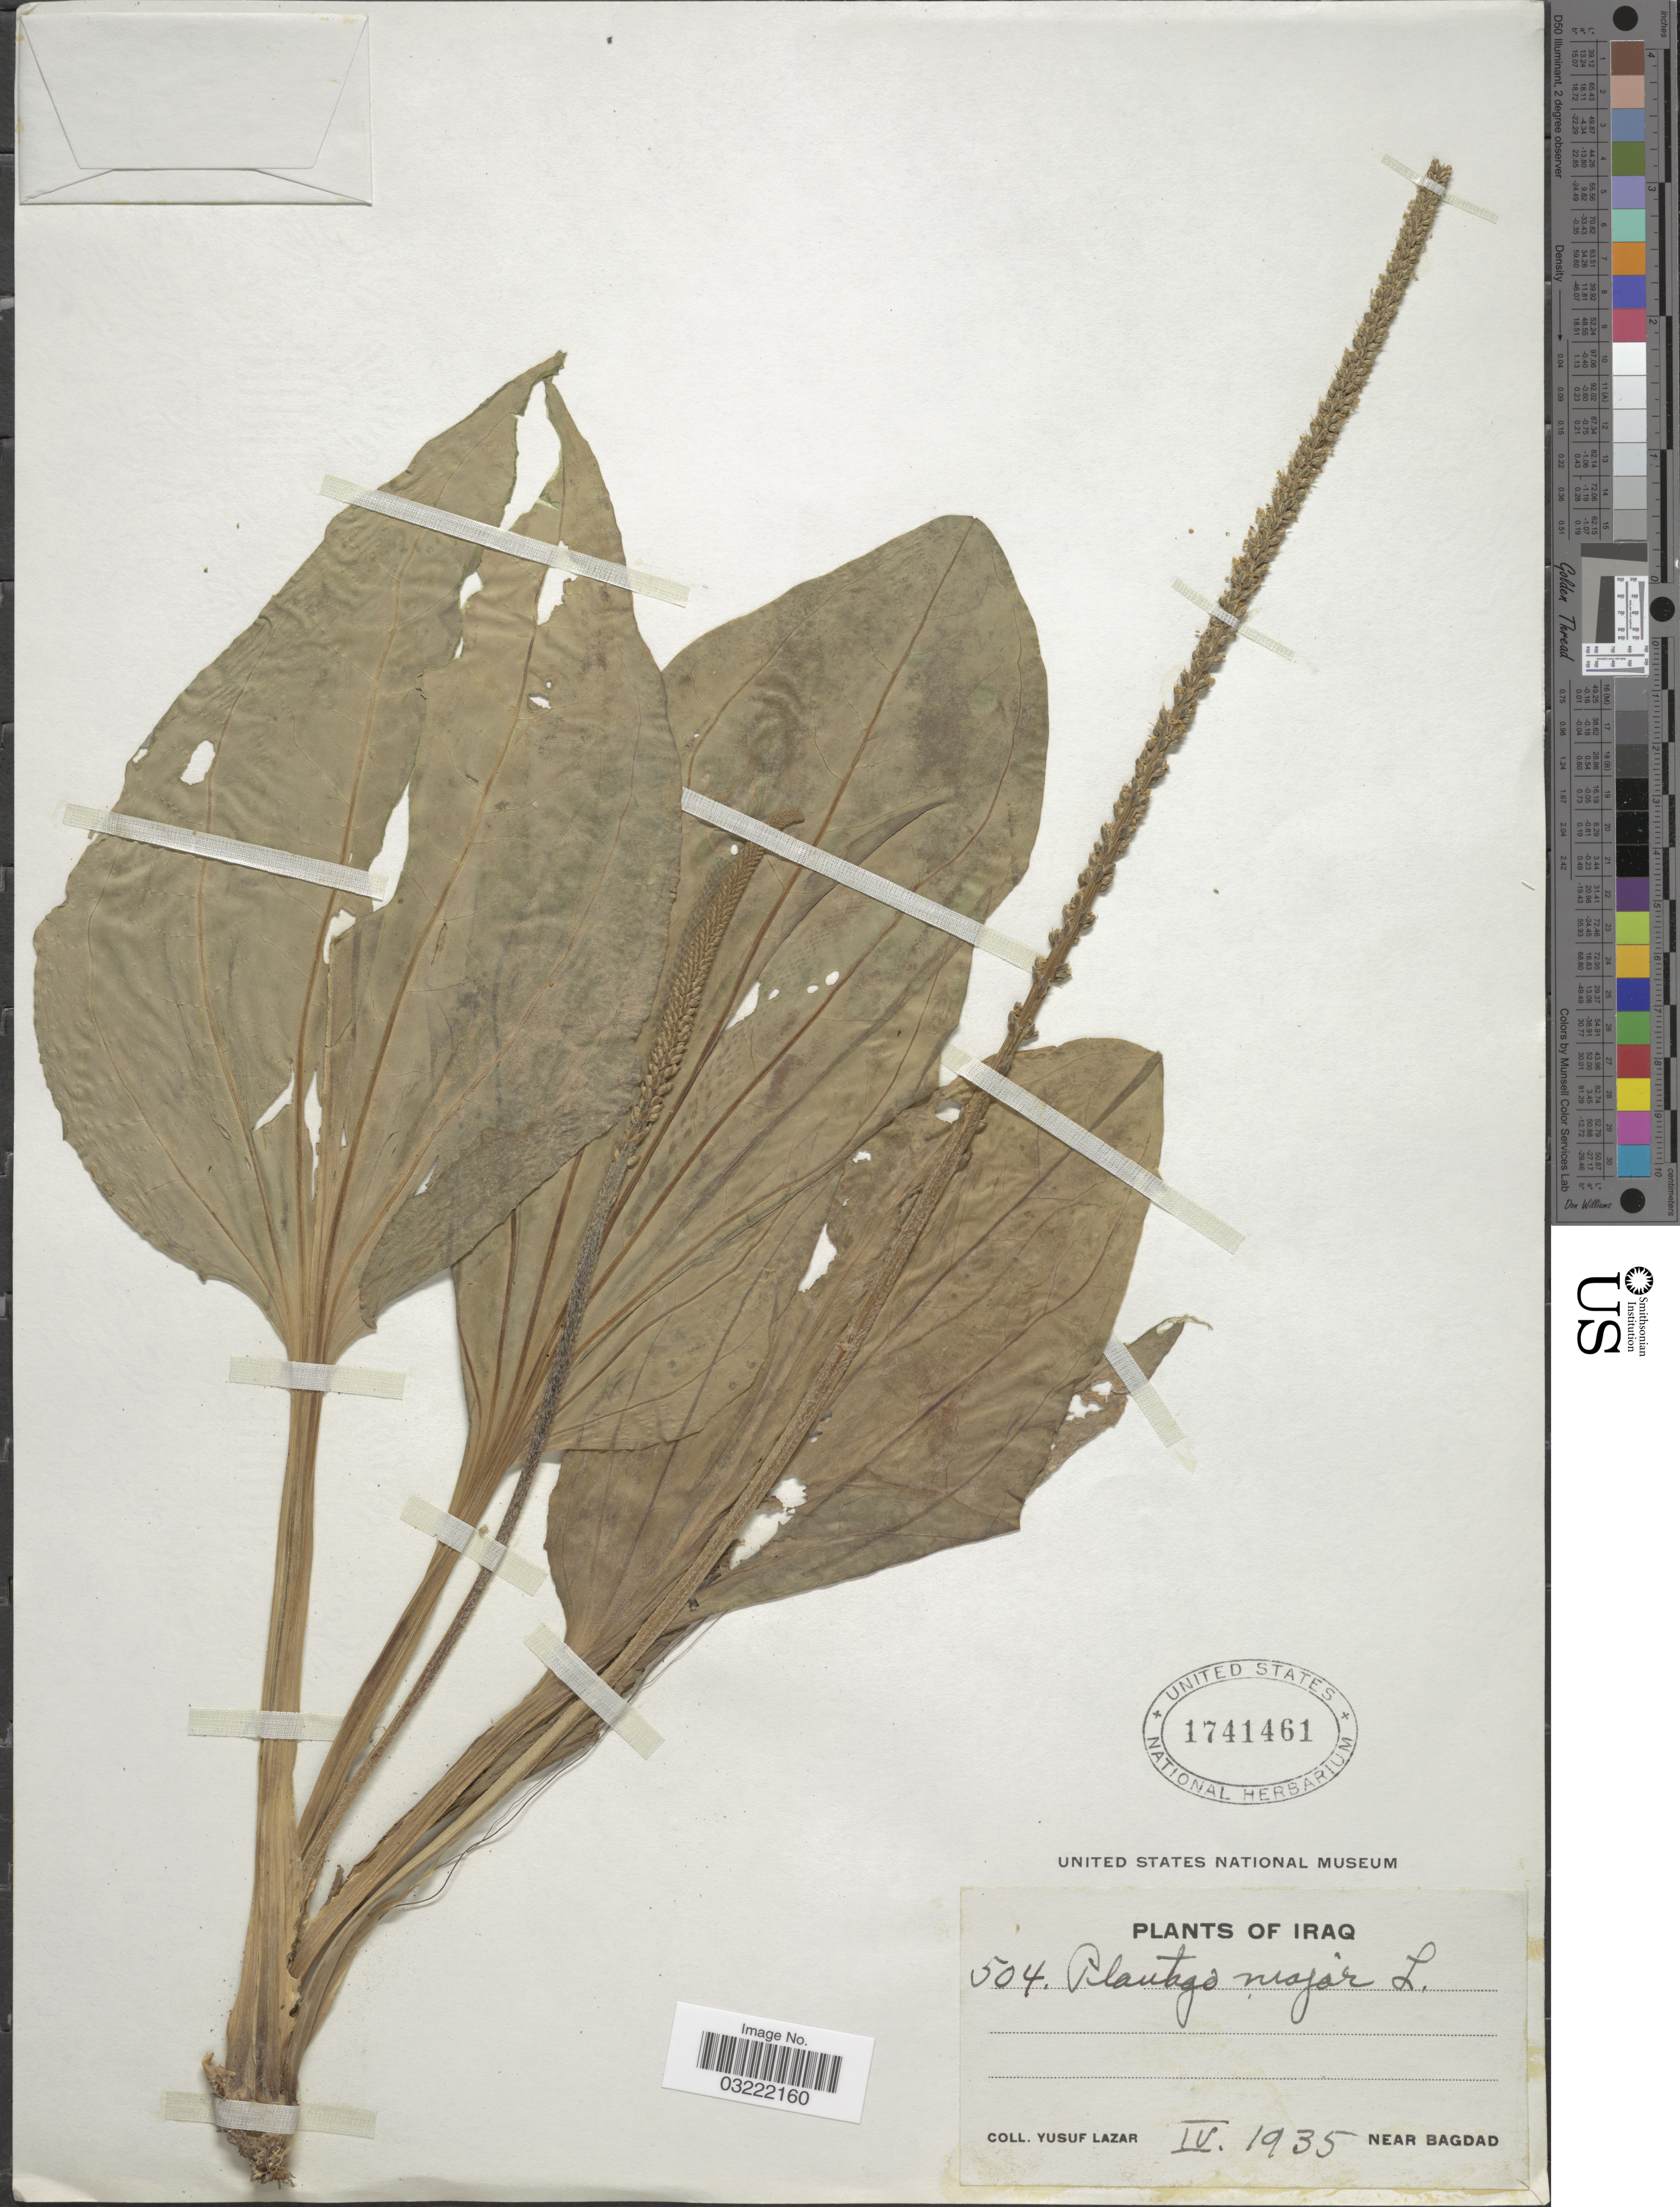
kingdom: Plantae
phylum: Tracheophyta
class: Magnoliopsida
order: Lamiales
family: Plantaginaceae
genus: Plantago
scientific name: Plantago major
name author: L.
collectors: Y. Lazar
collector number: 504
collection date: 1935-04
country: Iraq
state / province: Baghdad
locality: Near Bagdad.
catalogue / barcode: US 1741461